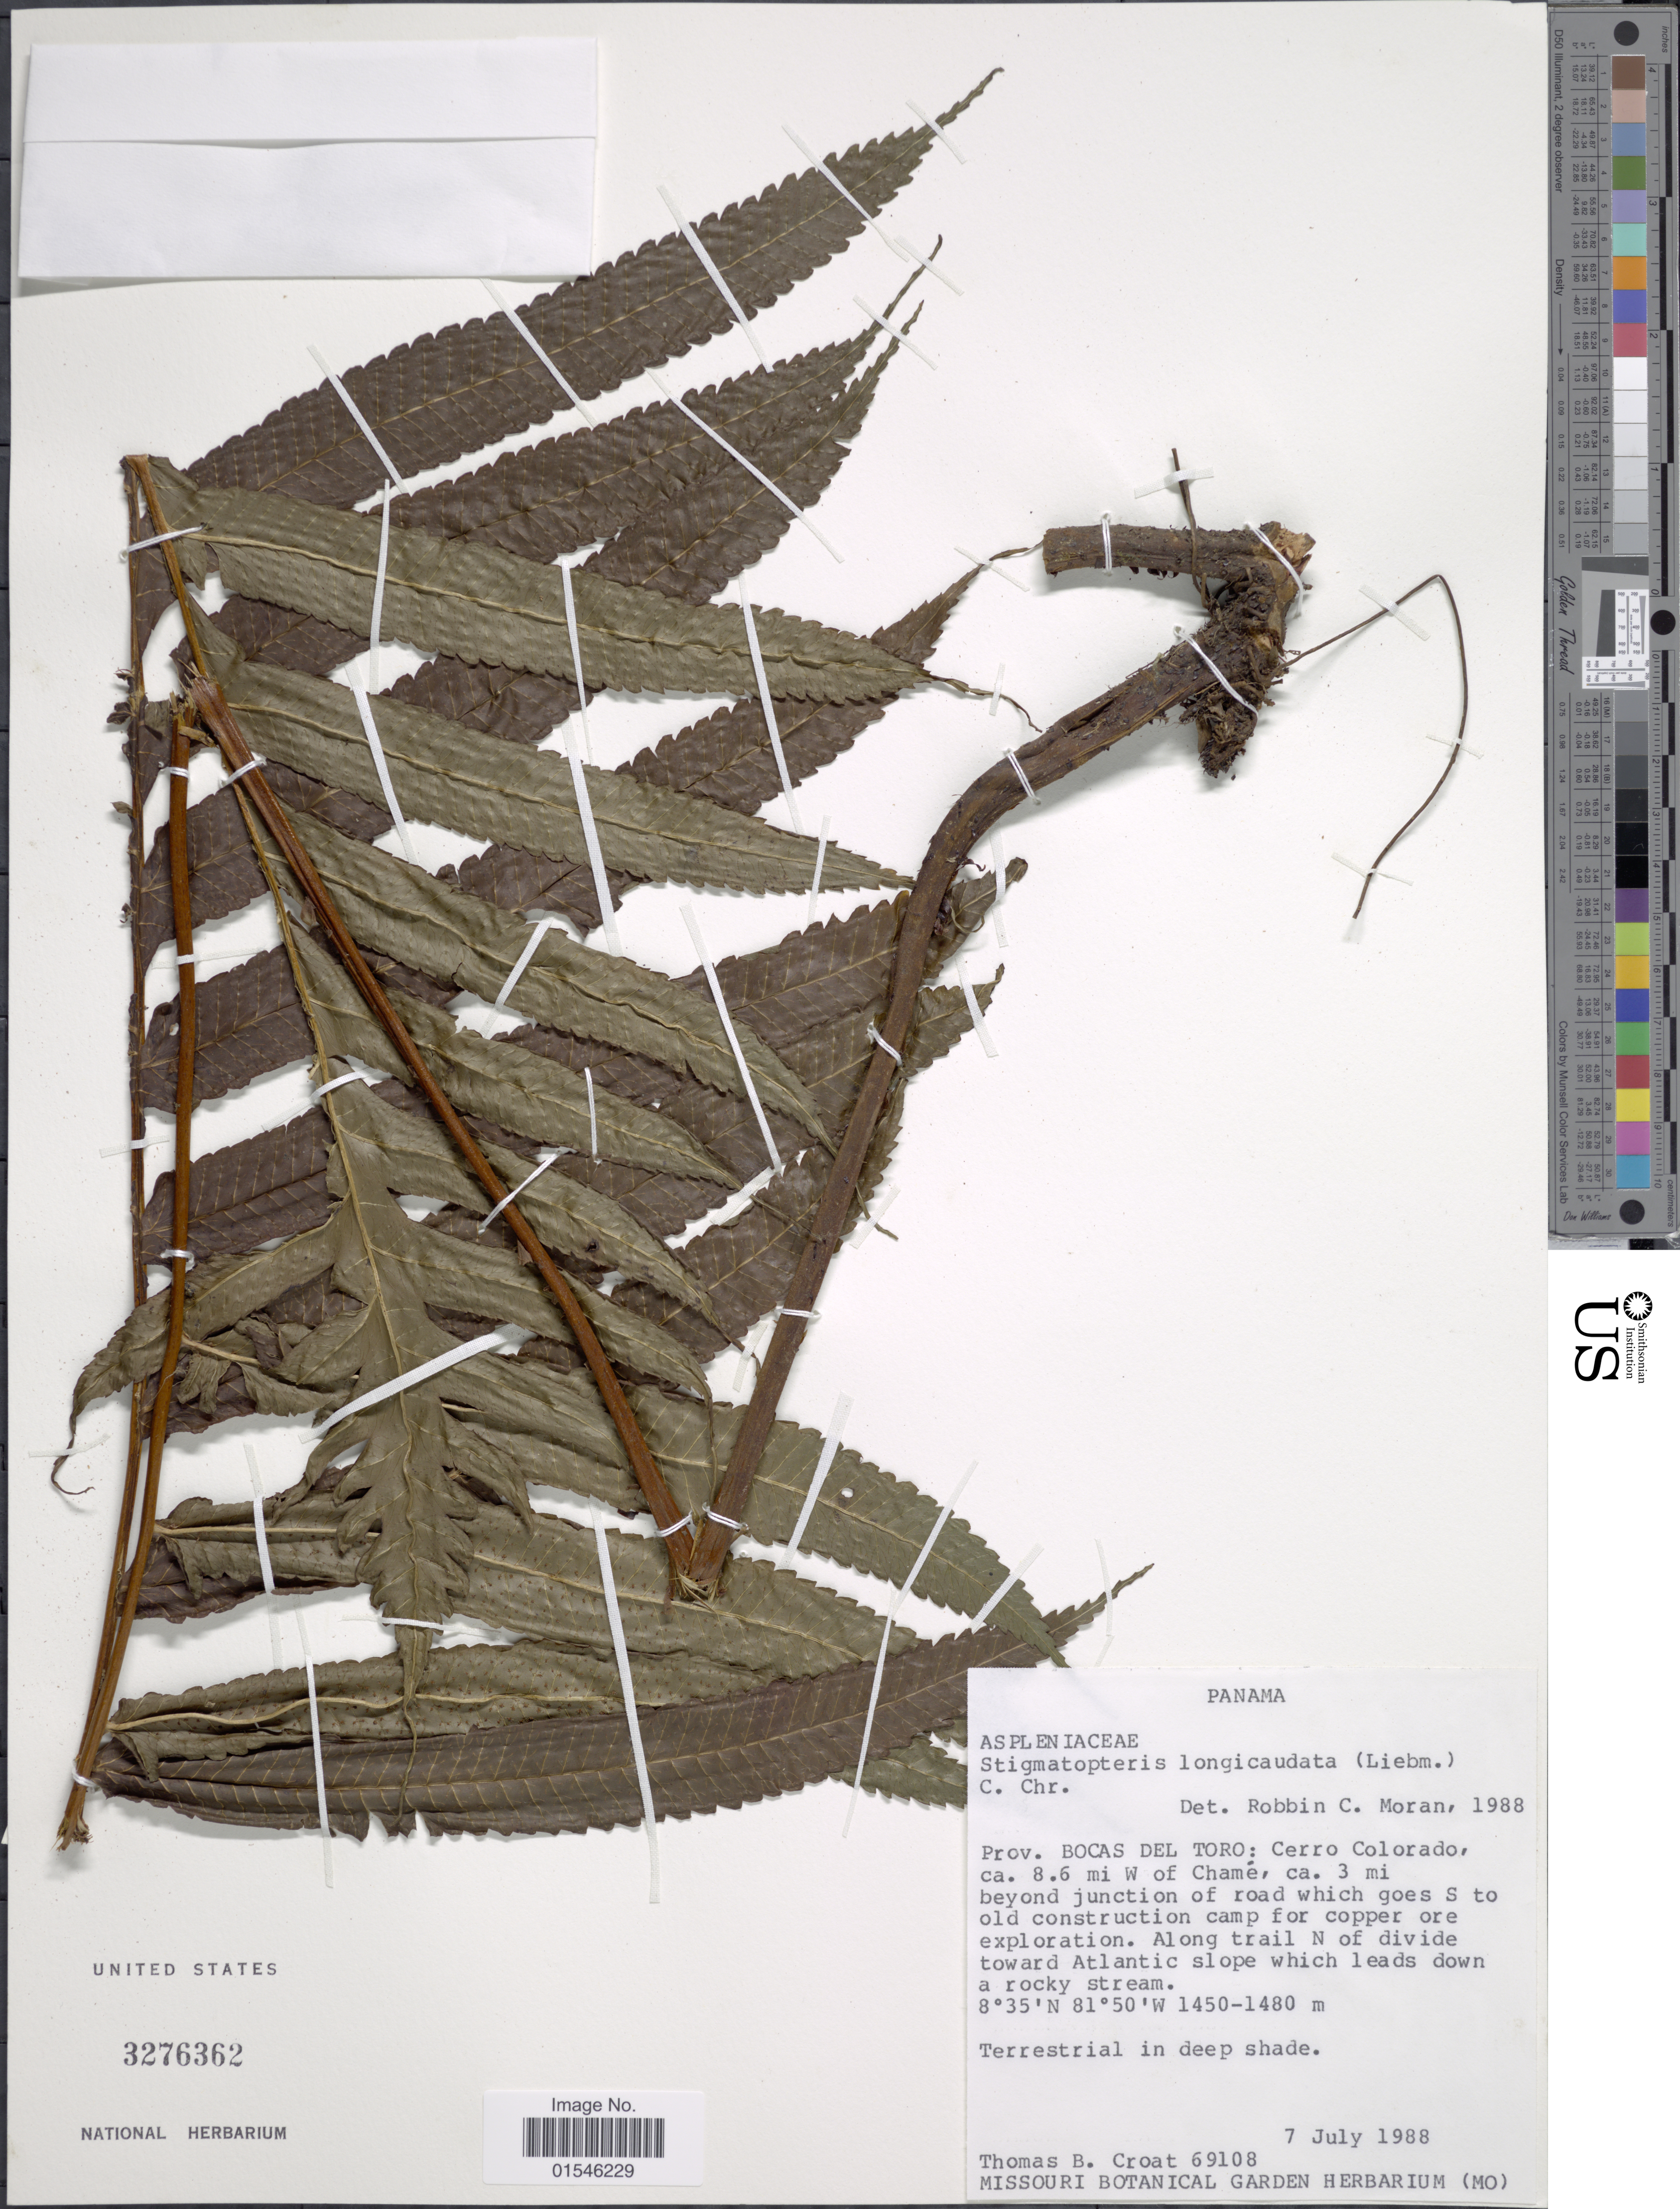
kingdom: Plantae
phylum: Tracheophyta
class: Polypodiopsida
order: Polypodiales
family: Dryopteridaceae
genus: Stigmatopteris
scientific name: Stigmatopteris longicaudata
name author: (Leibm.) C. Chr.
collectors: T. B. Croat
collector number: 69108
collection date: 1988-07-07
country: Panama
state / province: Bocas del Toro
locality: Cerro Colorado, ca. 8.6 mi W of Chamé, ca. 3 mi beyond junction of road which goes S to old construction camp for copper ore exploration. Along trail N of divide toward Atlantic slope which leads down a rocky stream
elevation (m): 1450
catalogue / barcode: US 3276362